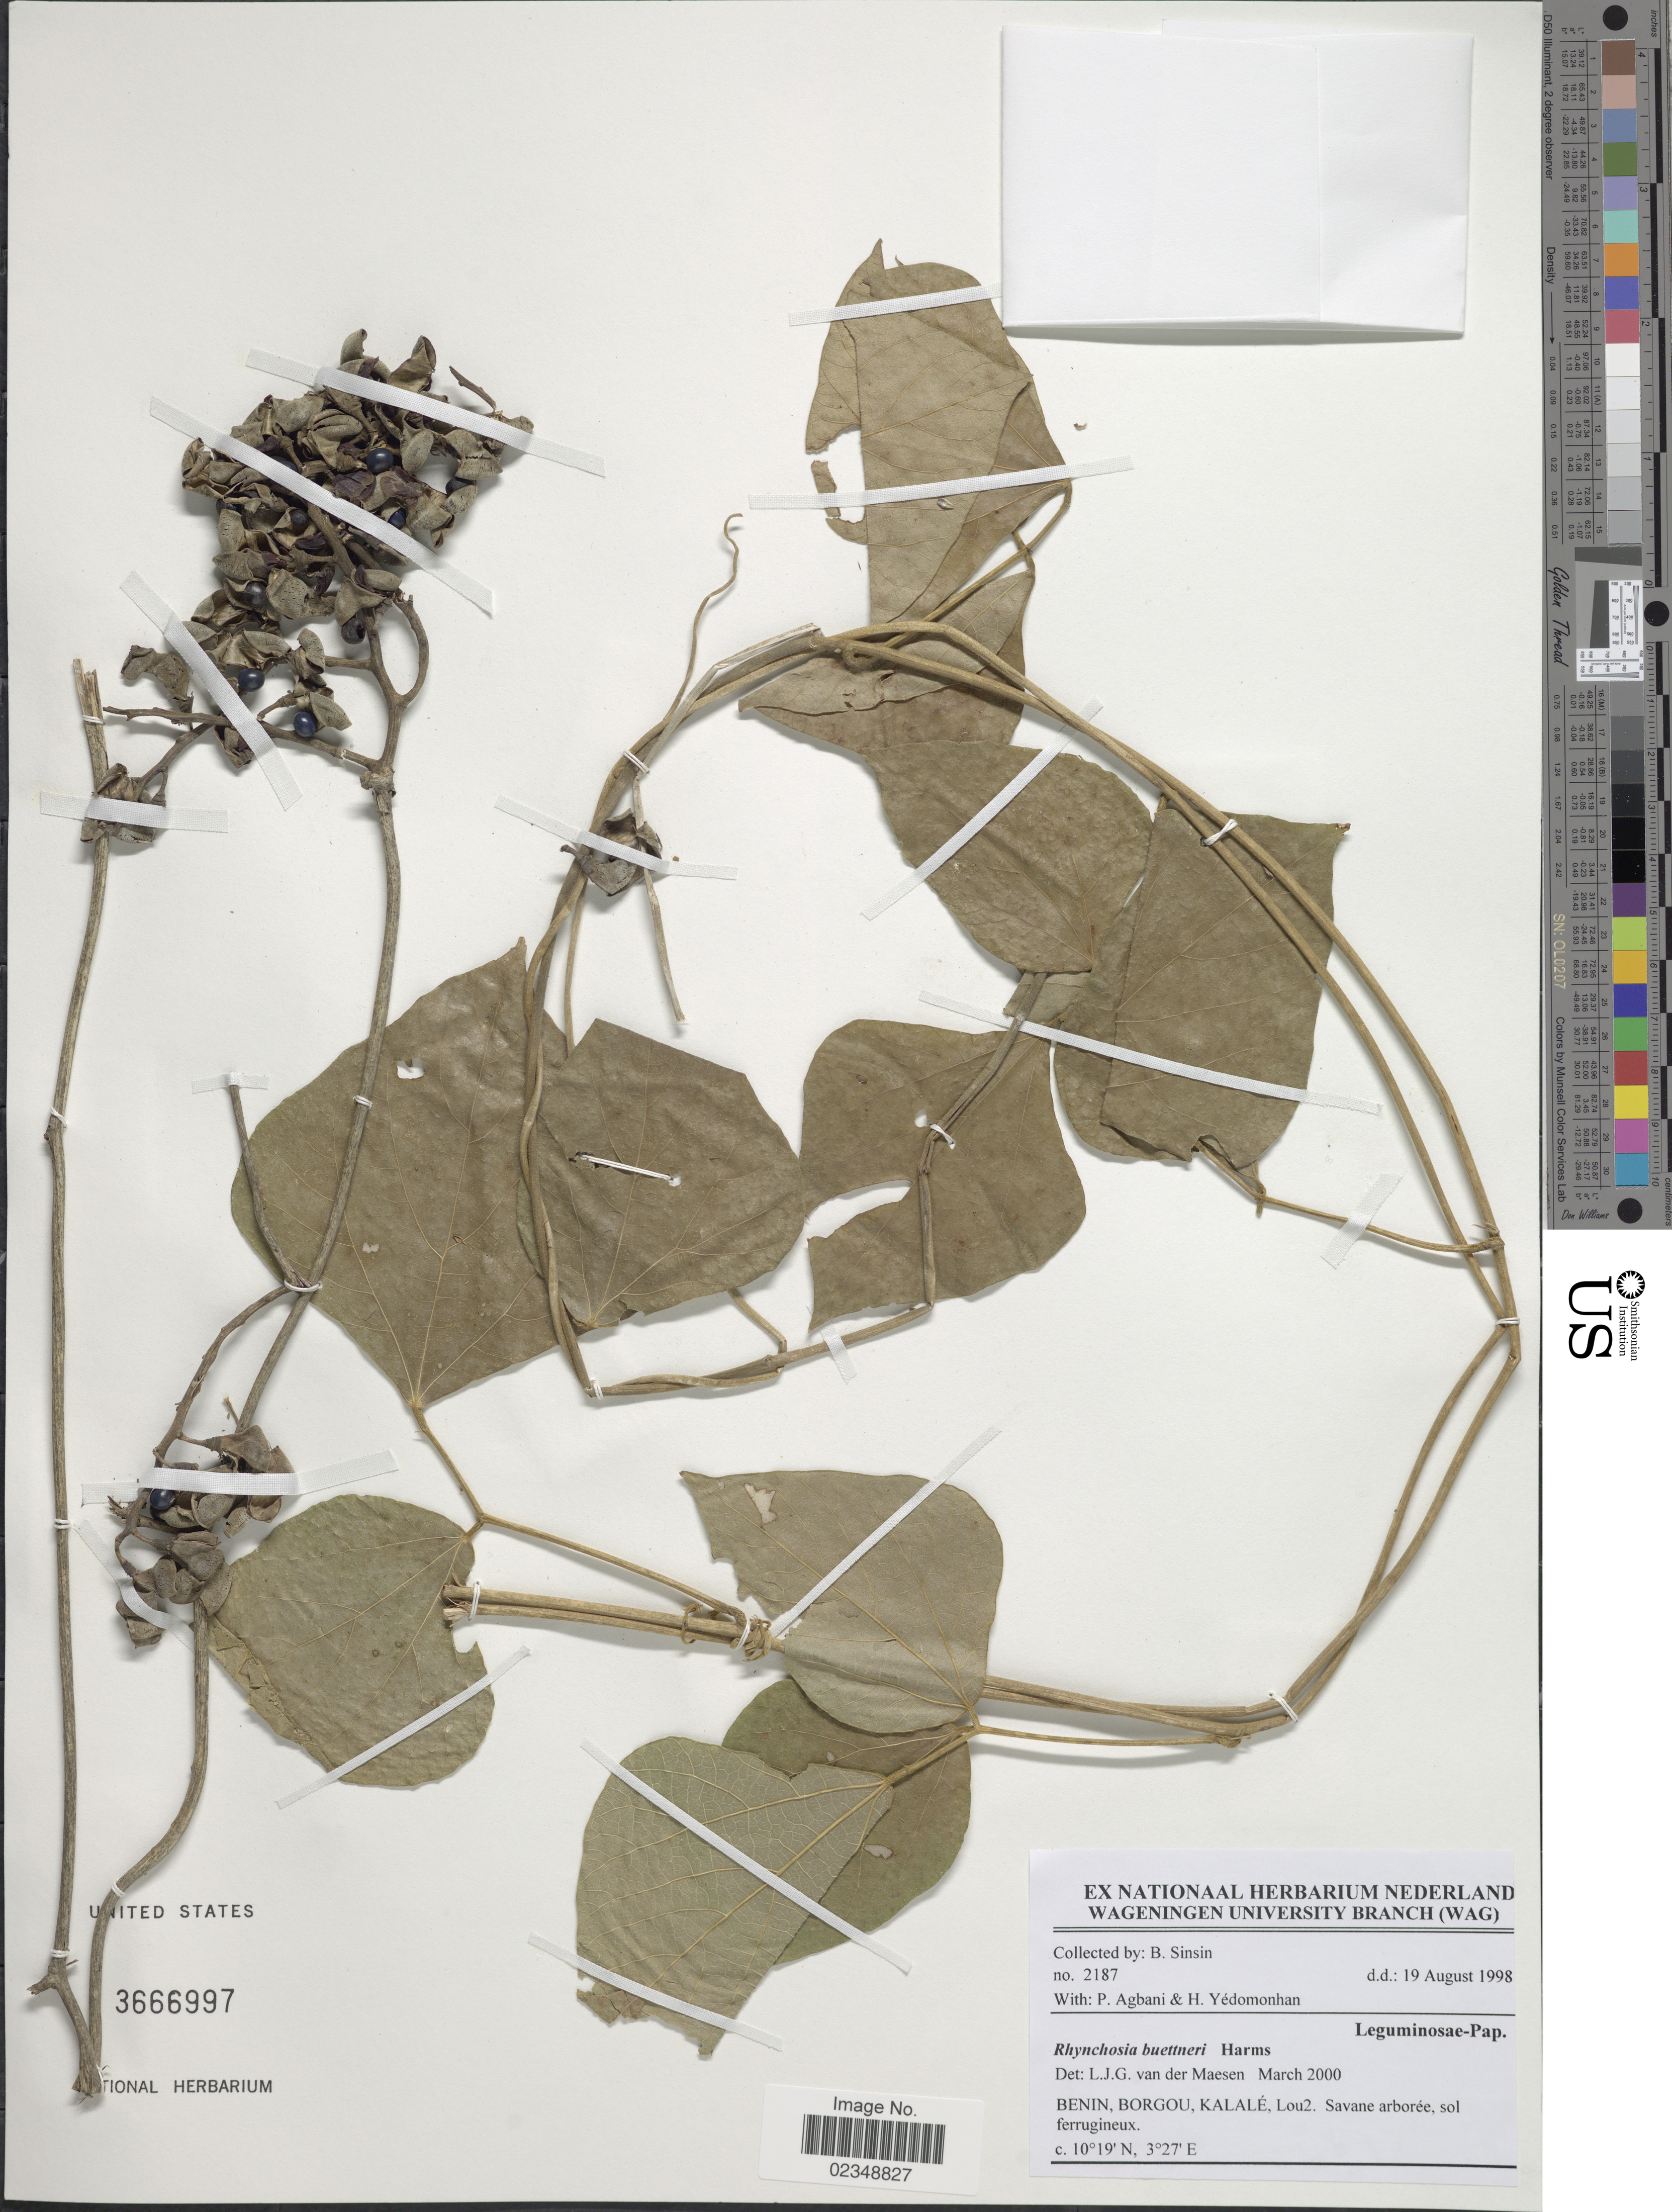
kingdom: Plantae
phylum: Tracheophyta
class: Magnoliopsida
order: Fabales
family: Fabaceae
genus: Rhynchosia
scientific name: Rhynchosia buettneri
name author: Harms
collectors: B. Sinsin, P. Agbani & H. Yedomonhan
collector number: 2187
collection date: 1998-08-19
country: Benin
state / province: Borgou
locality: Benin, Borgou, Kalalé, Lou2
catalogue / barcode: US 3666997